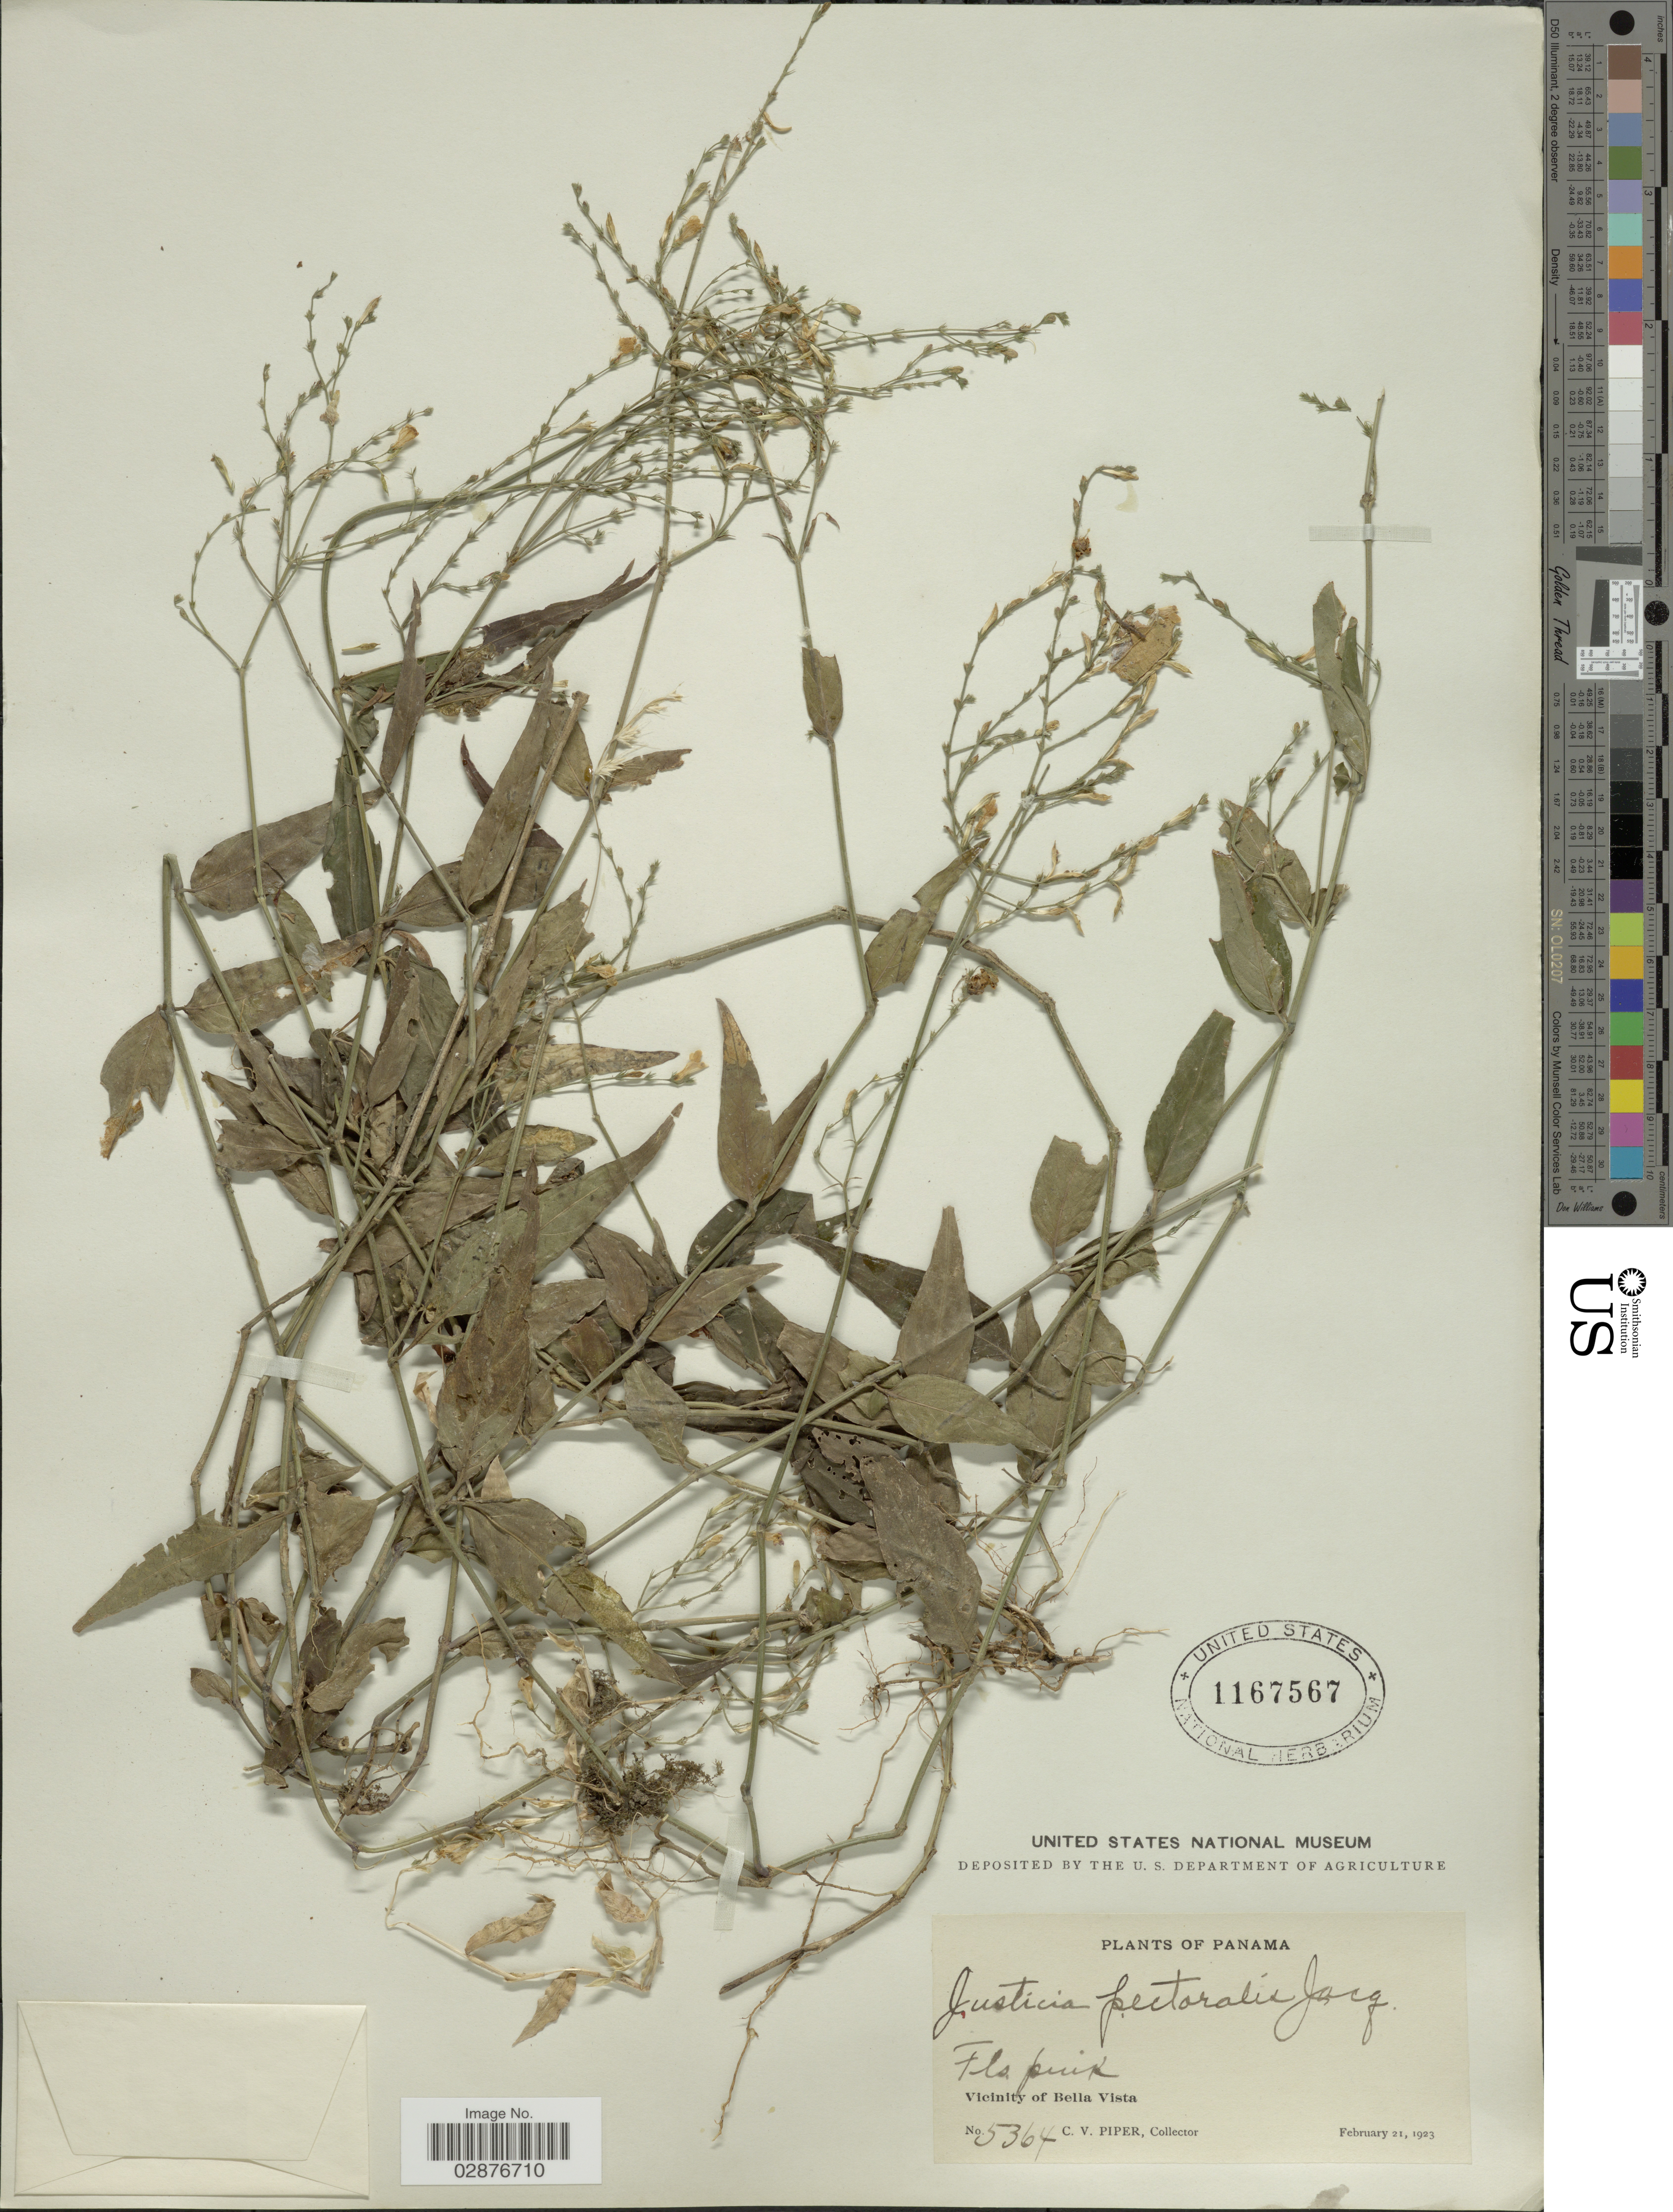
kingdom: Plantae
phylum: Tracheophyta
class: Magnoliopsida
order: Lamiales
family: Acanthaceae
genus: Justicia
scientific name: Justicia pectoralis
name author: Jacq.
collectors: C. V. Piper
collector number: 5364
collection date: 1923-02-21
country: Panama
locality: Vicinity of Bella Vista.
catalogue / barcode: US 1167567